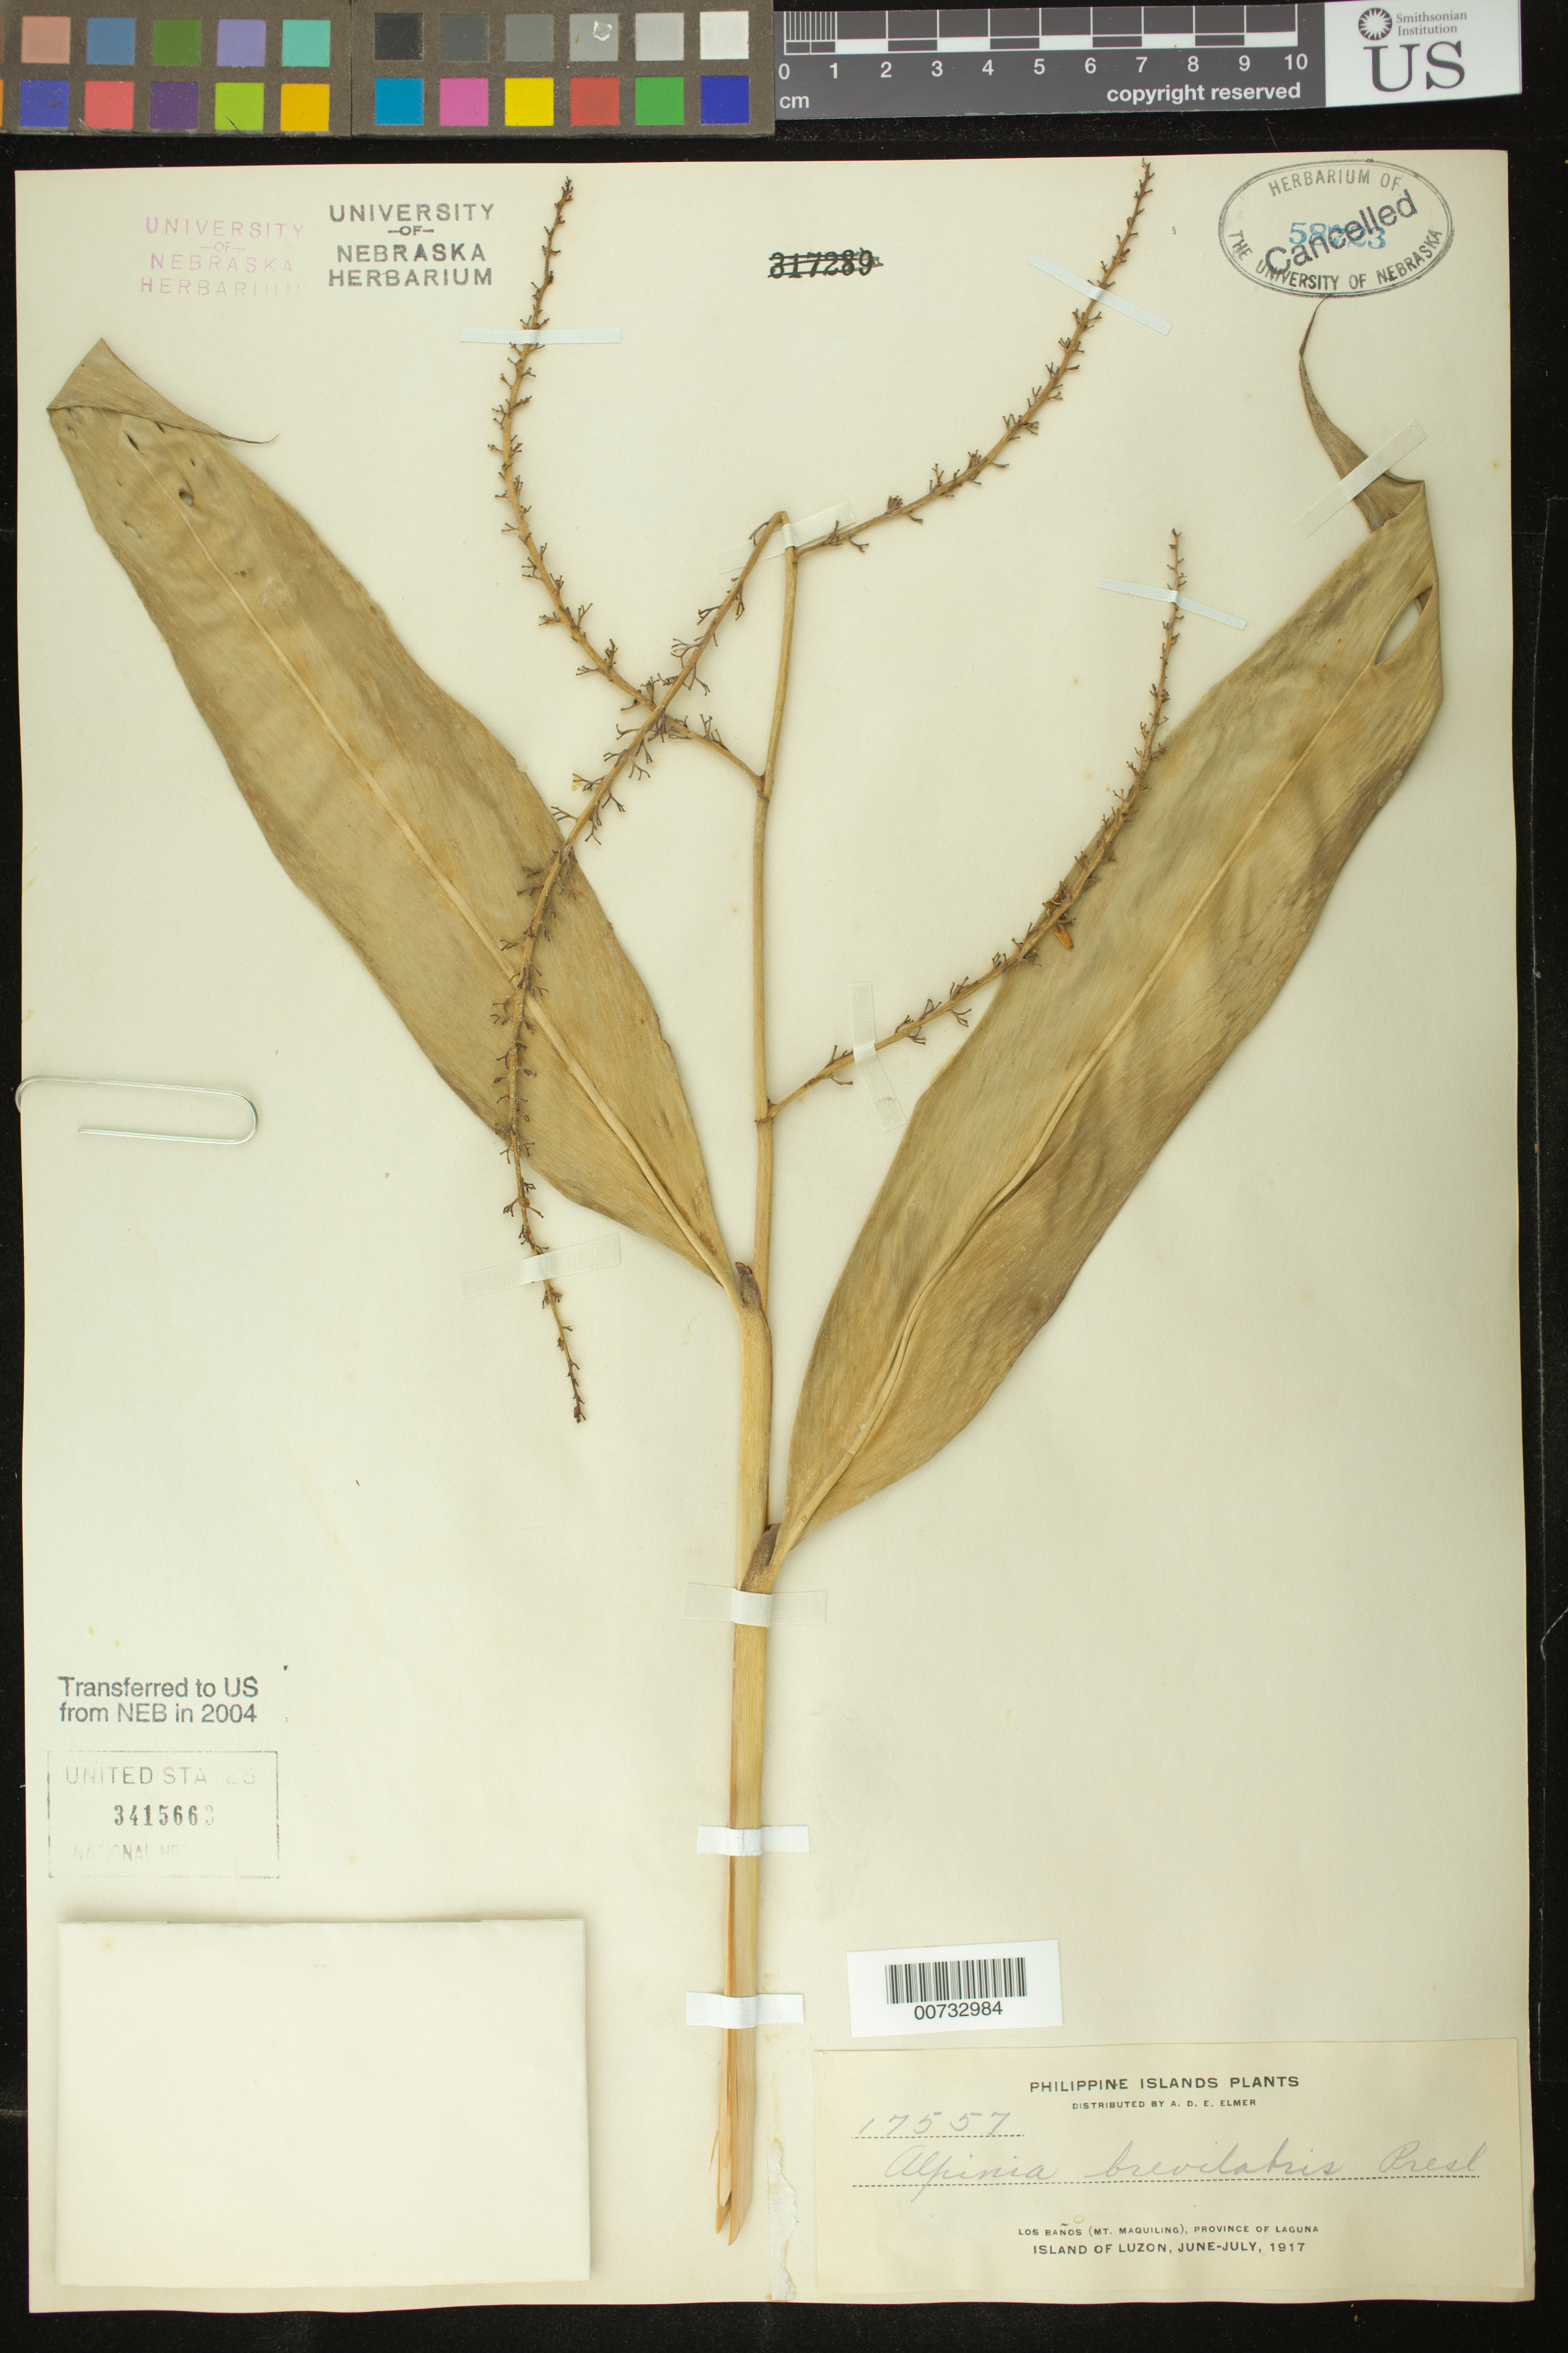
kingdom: Plantae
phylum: Tracheophyta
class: Liliopsida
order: Zingiberales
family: Zingiberaceae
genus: Alpinia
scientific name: Alpinia brevilabris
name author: C. Presl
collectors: A. D. E. Elmer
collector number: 17557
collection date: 1917-06/1917-07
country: Philippines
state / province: Calabarzon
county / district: Laguna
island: Luzon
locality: Los Banos, Mt Maquiling.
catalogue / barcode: US 3415663